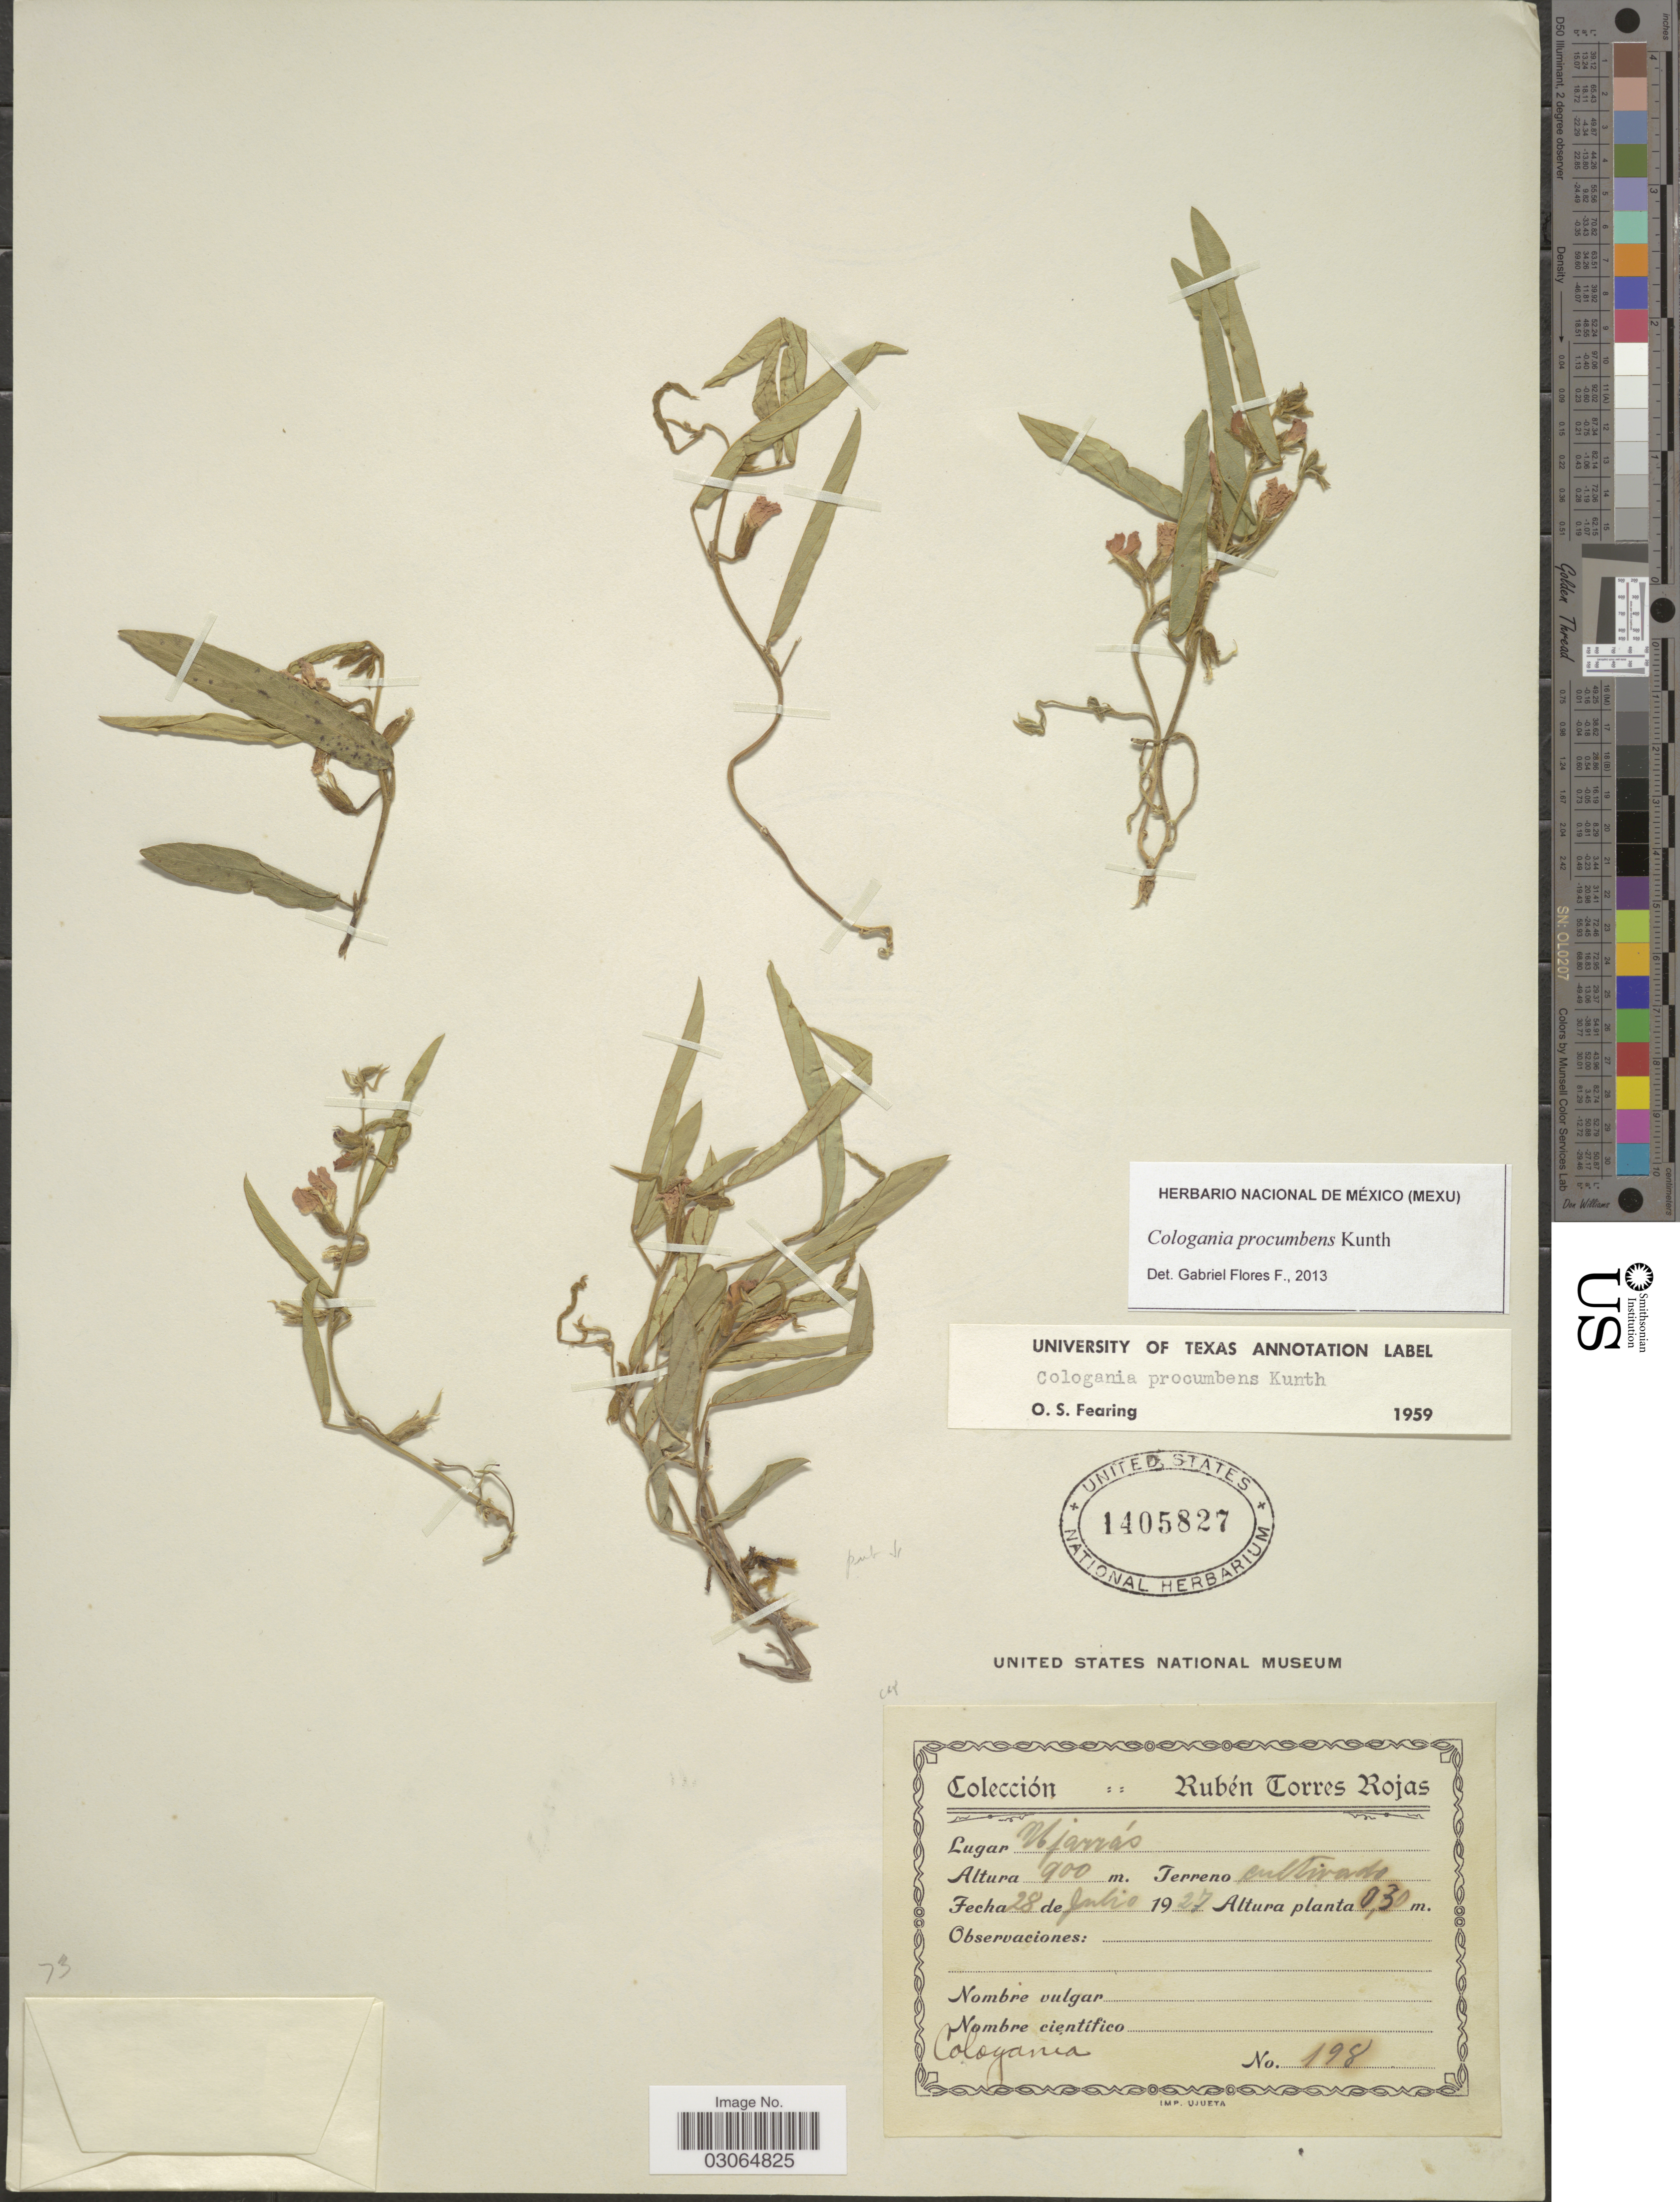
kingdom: Plantae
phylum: Tracheophyta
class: Magnoliopsida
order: Fabales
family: Fabaceae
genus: Cologania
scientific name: Cologania procumbens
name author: Kunth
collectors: R. Torres Rojas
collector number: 198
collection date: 1927-07-28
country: Costa Rica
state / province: Cartago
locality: Ujarrás.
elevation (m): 900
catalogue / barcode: US 1405827